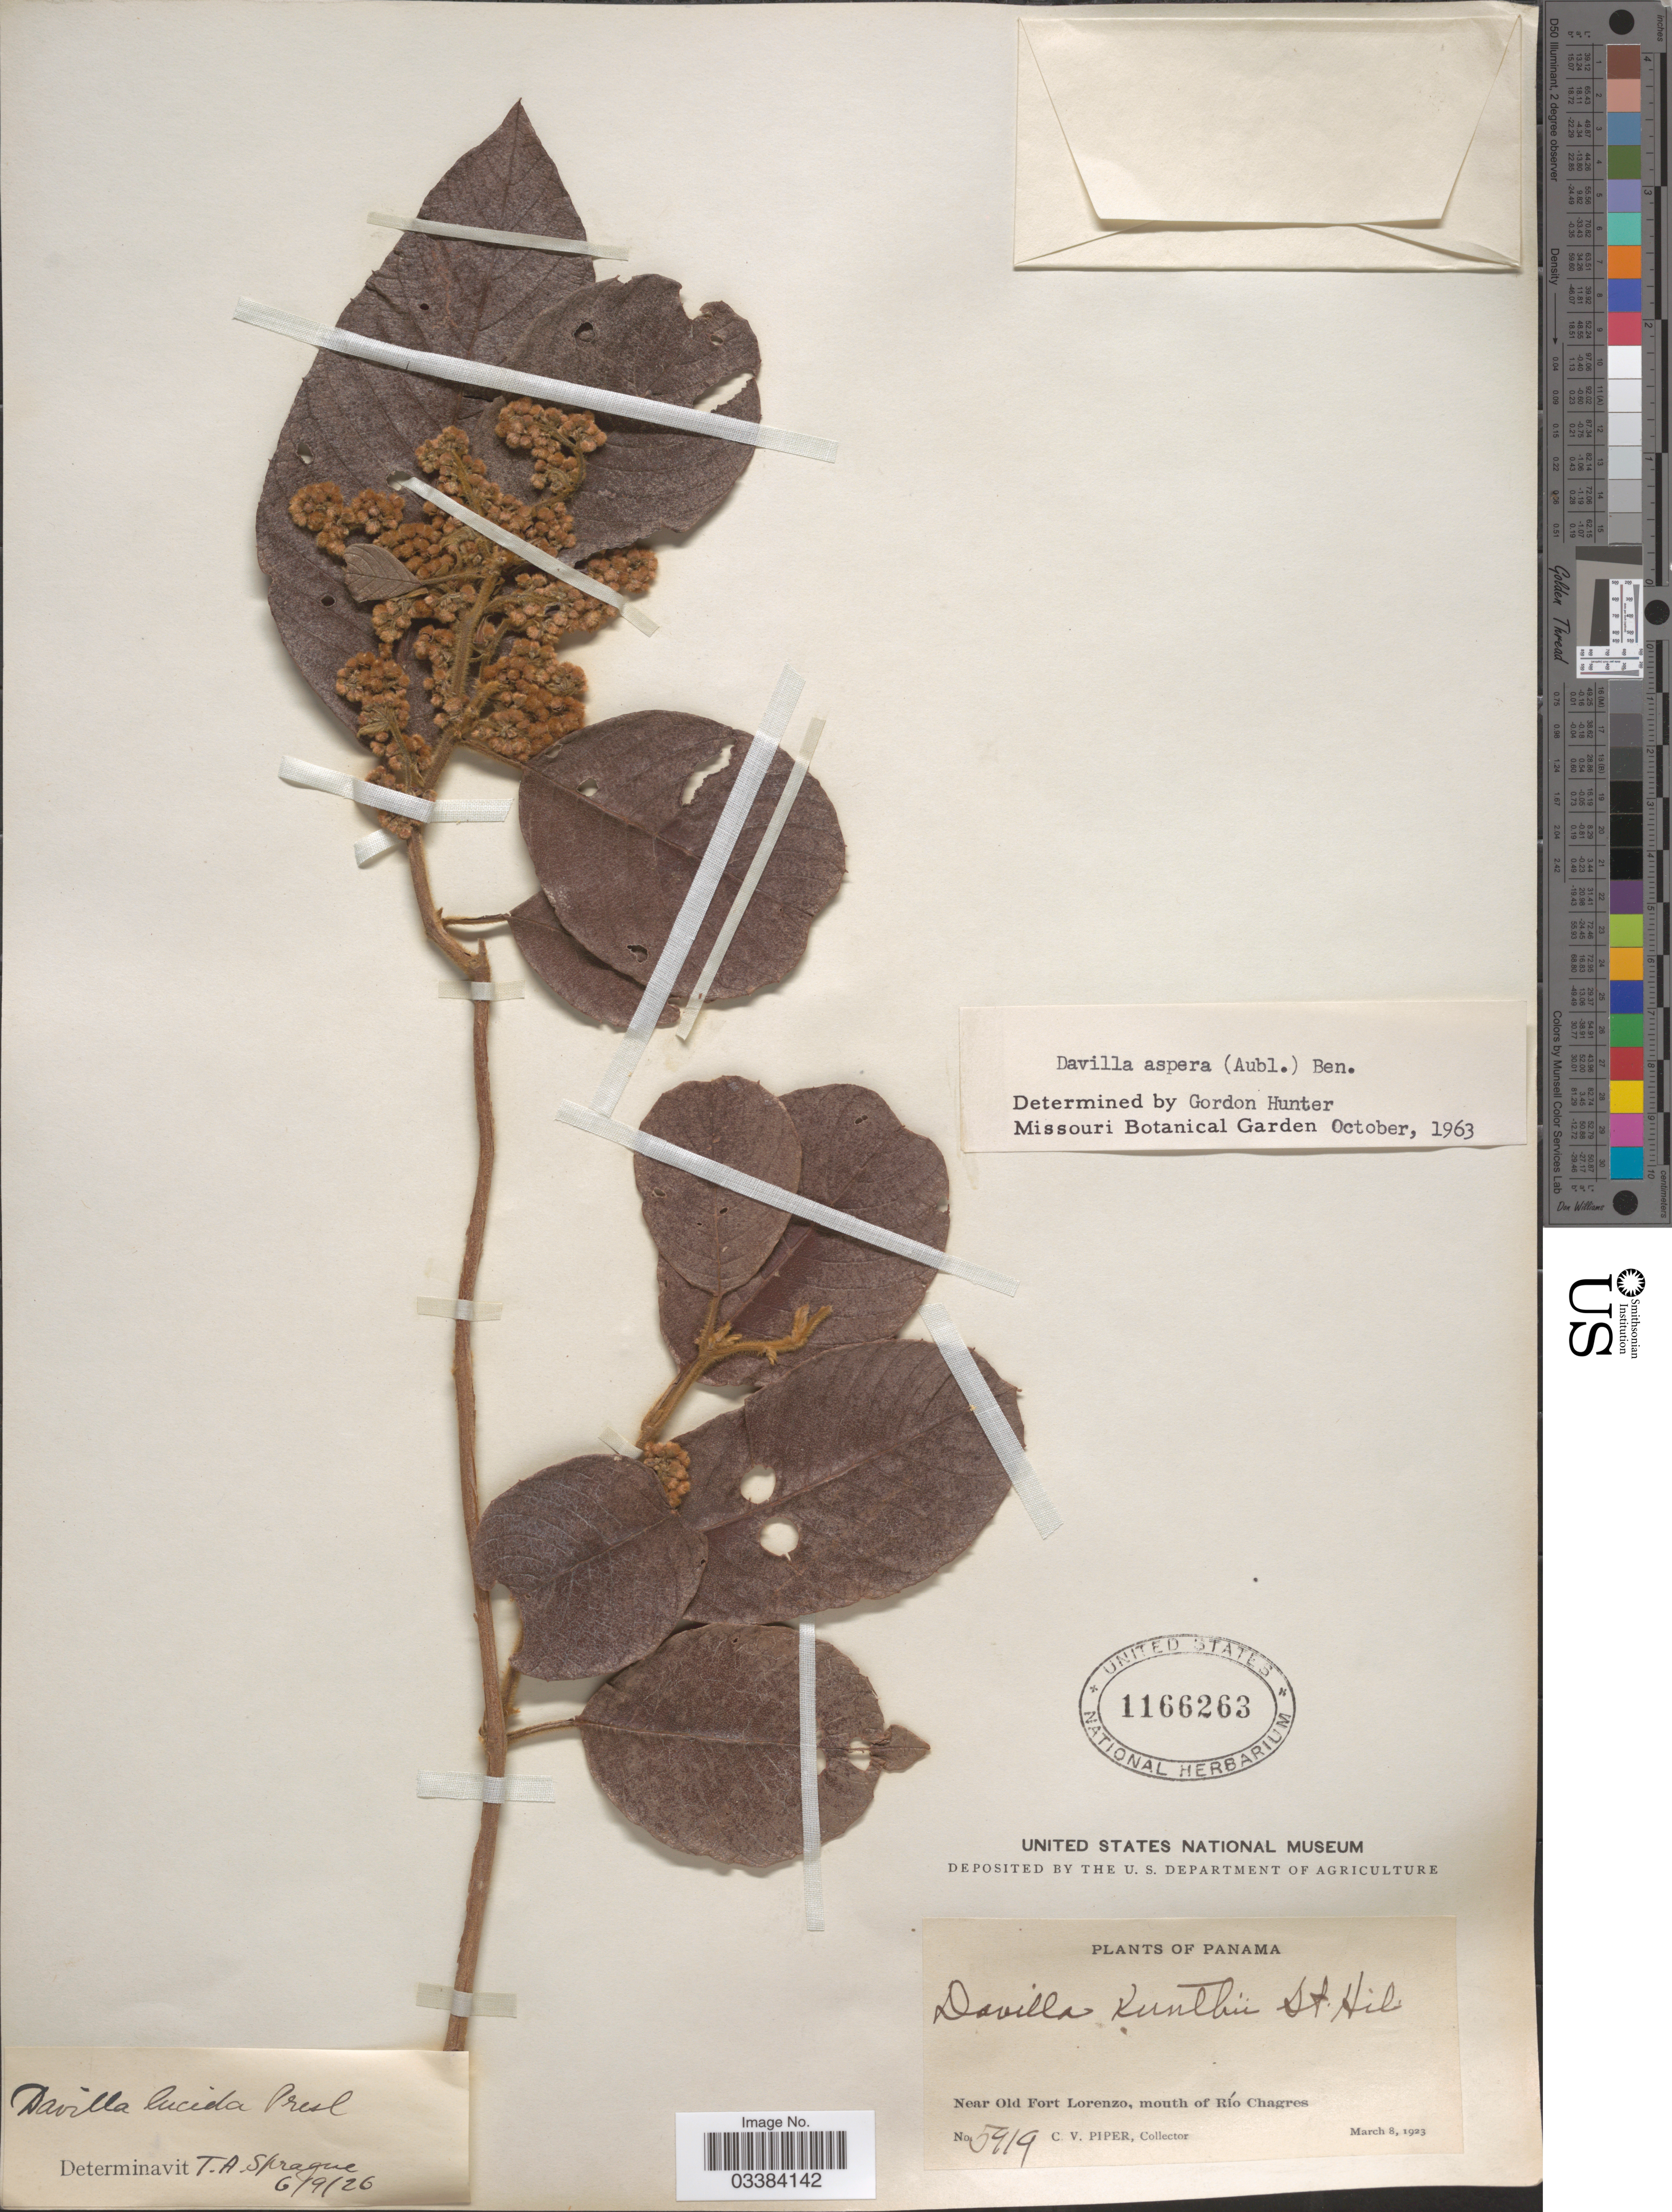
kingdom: Plantae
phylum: Tracheophyta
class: Magnoliopsida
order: Dilleniales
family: Dilleniaceae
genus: Davilla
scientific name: Davilla kunthii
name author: A. St.-Hil.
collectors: C. V. Piper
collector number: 5919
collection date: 1923-03-08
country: Panama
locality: Near Old Fort Lorenzo, mouth of Río Chagres.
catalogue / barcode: US 1166263